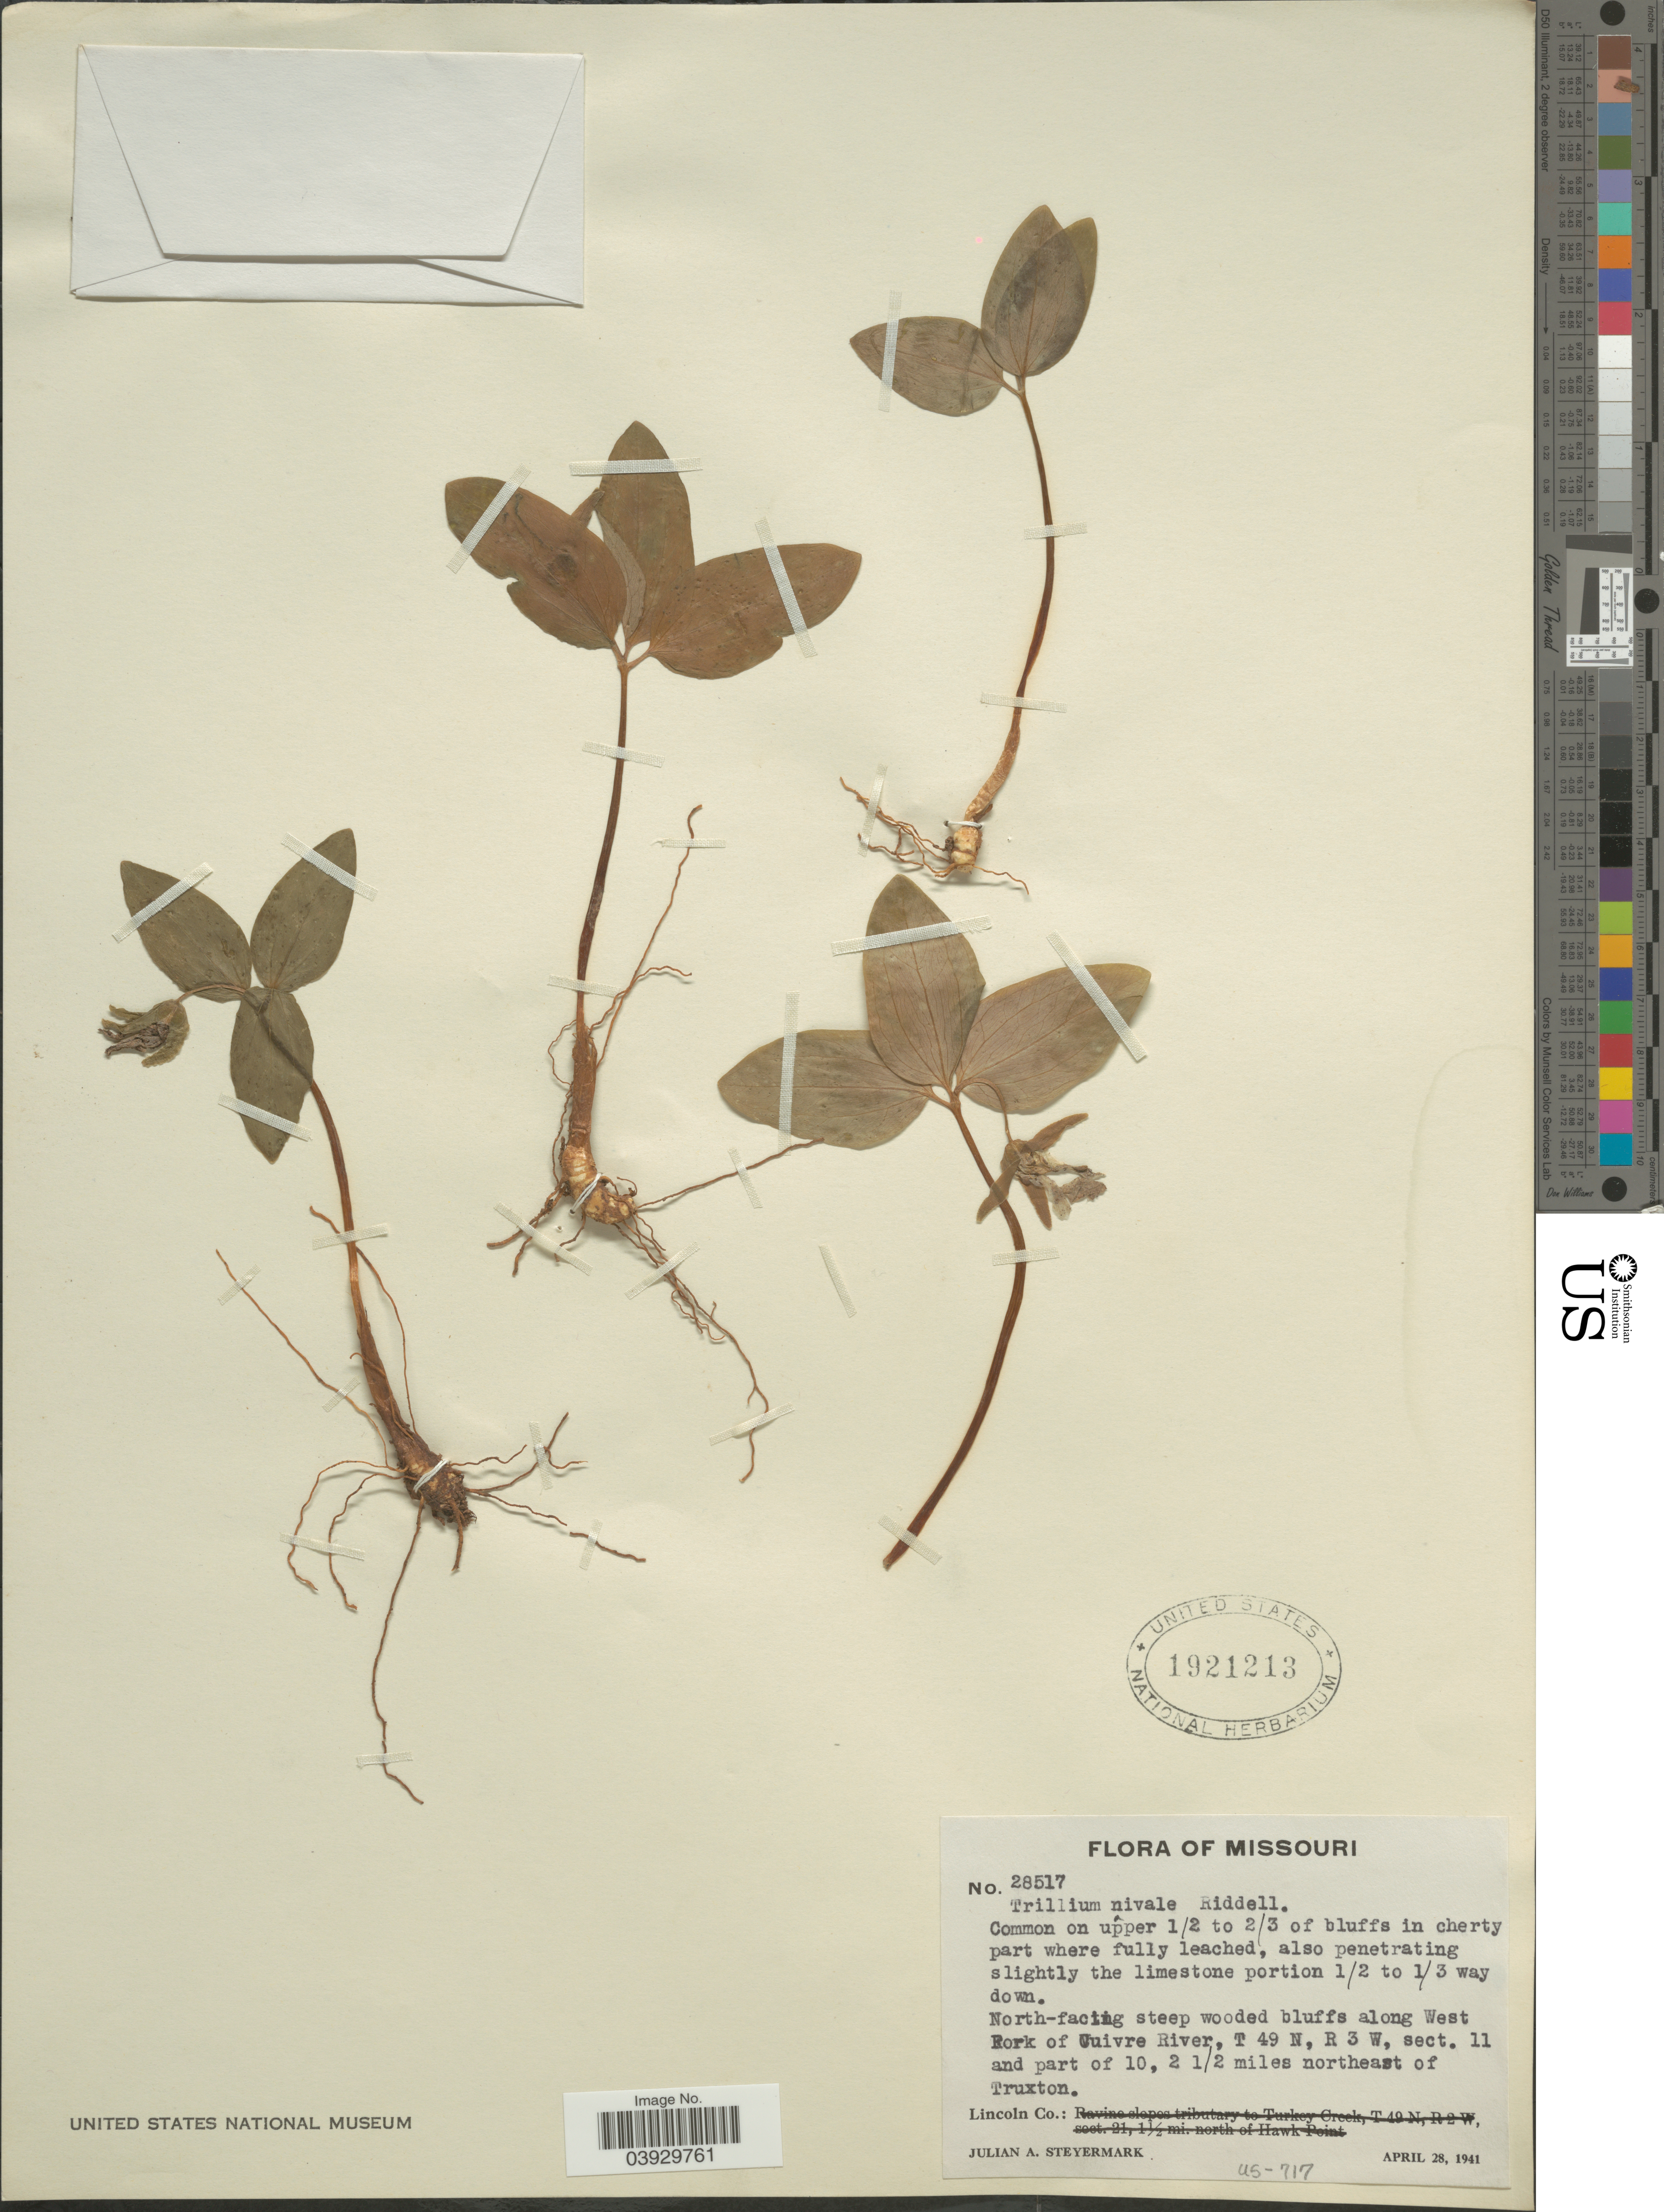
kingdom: Plantae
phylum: Tracheophyta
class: Liliopsida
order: Liliales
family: Melanthiaceae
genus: Trillium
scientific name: Trillium nivale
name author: Riddell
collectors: J. Steyermark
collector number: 28517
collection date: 1941-04-28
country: United States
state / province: Missouri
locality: North-facing steep wooded bluffs along West Fork of Cuivre River, T 49 N, R 3 W, sect. 11 and part of 10, 2 1/2 miles northeast of Truxton.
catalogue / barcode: US 1921213